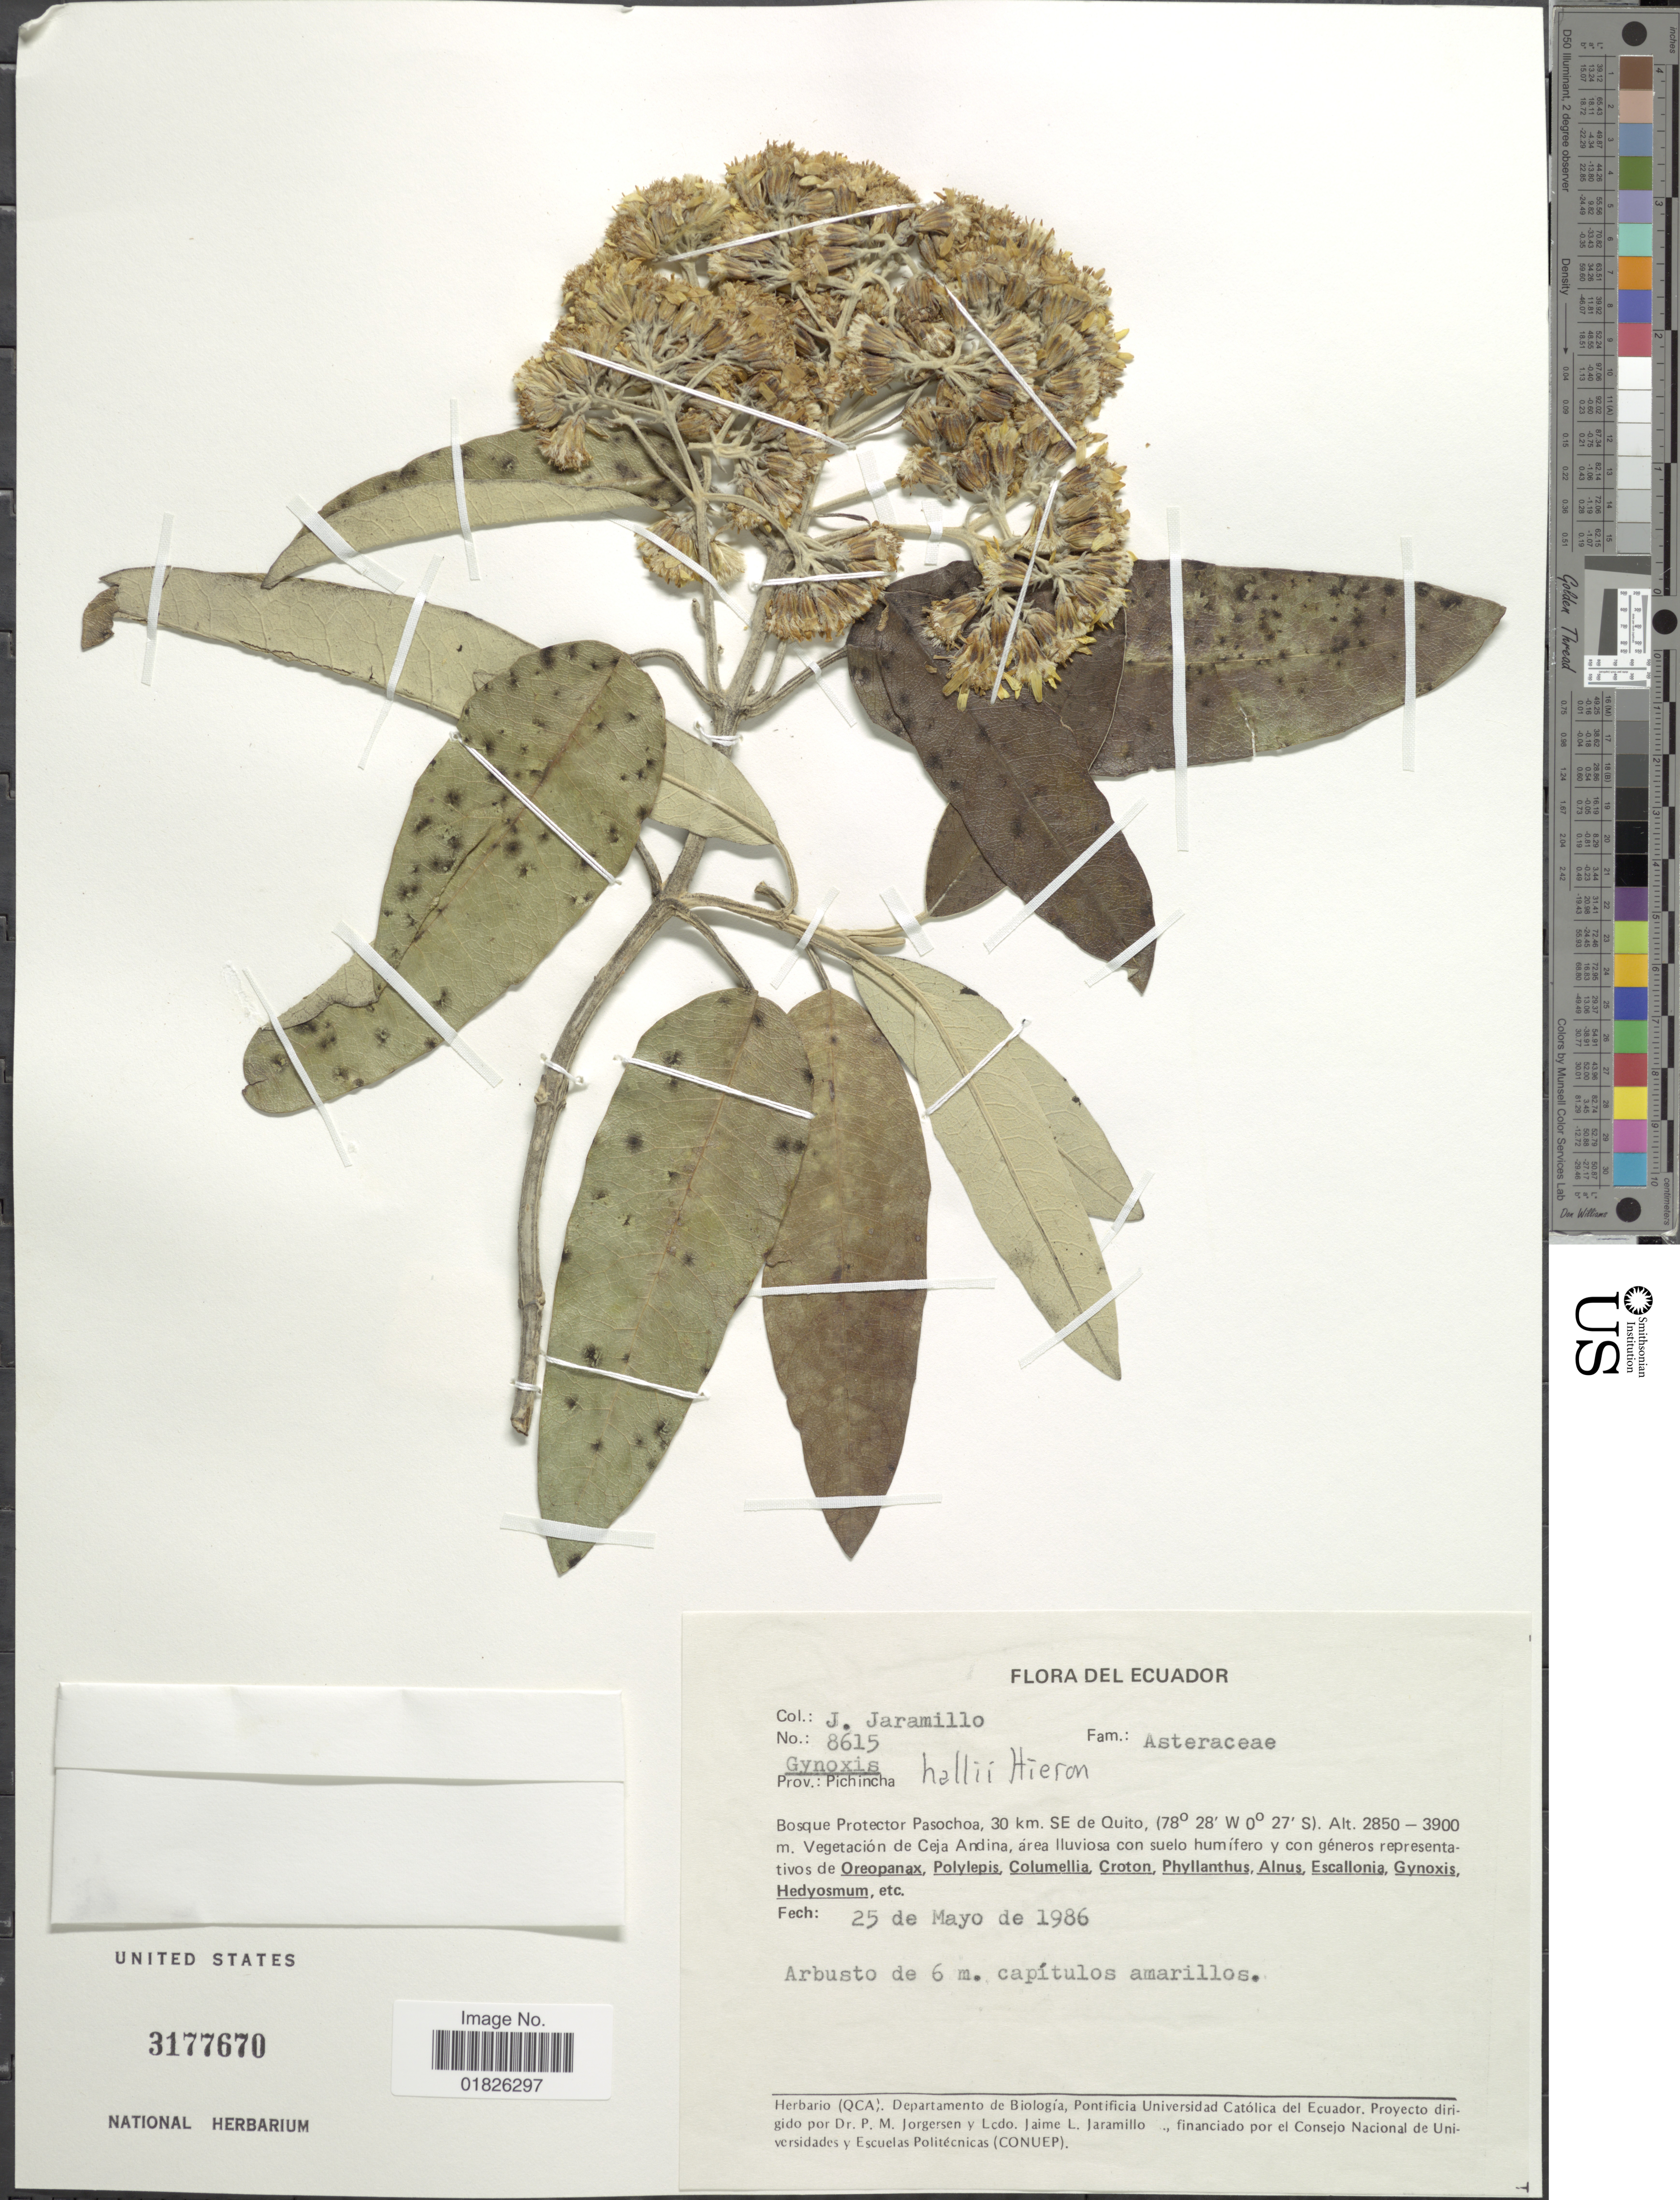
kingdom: Plantae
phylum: Tracheophyta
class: Magnoliopsida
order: Asterales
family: Asteraceae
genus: Gynoxys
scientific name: Gynoxys hallii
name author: Cass.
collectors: J. Jaramillo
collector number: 8615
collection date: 1986-05-25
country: Ecuador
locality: Bosque Protector Pasochoa, 30 km. SE de Quito.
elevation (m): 2850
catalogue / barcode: US 3177670